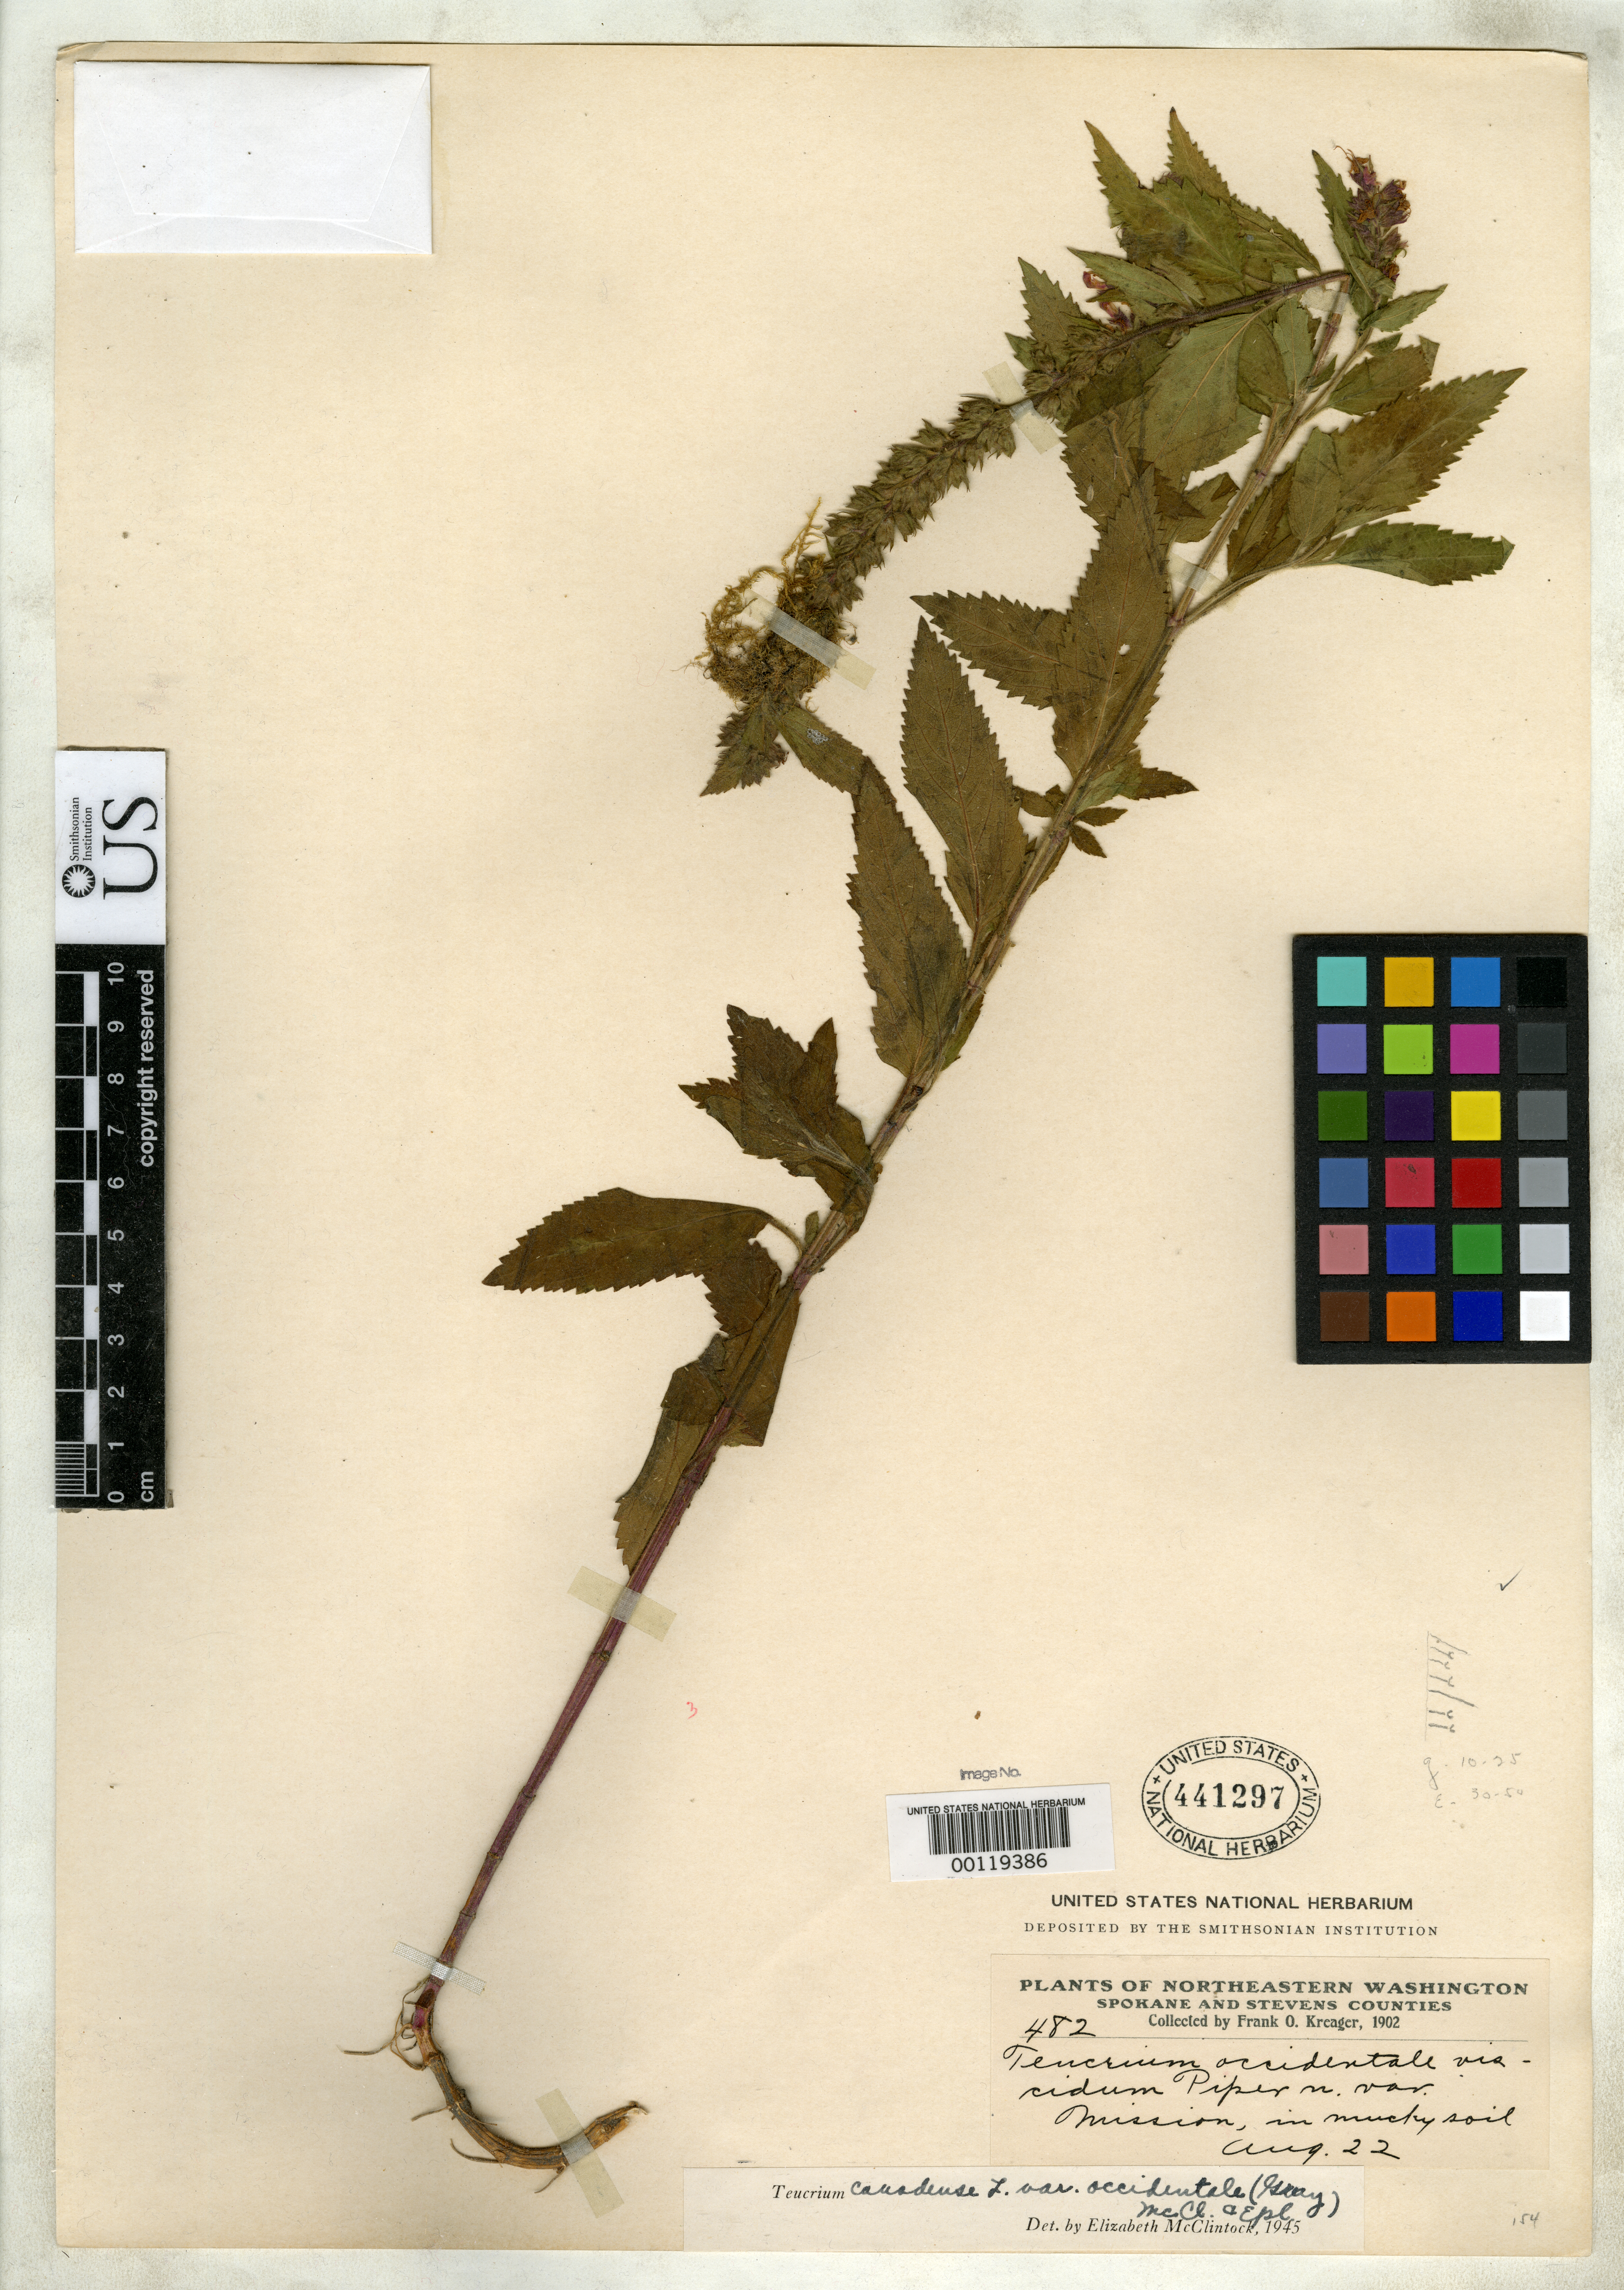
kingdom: Plantae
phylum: Tracheophyta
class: Magnoliopsida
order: Lamiales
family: Lamiaceae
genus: Teucrium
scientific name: Teucrium occidentale subsp. viscidum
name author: Piper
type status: Holotype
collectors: F. Kreager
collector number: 482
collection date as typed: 22 Aug 1902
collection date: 1902-08-22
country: United States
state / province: Washington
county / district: Spokane / Stevens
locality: Mission.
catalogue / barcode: US 441297